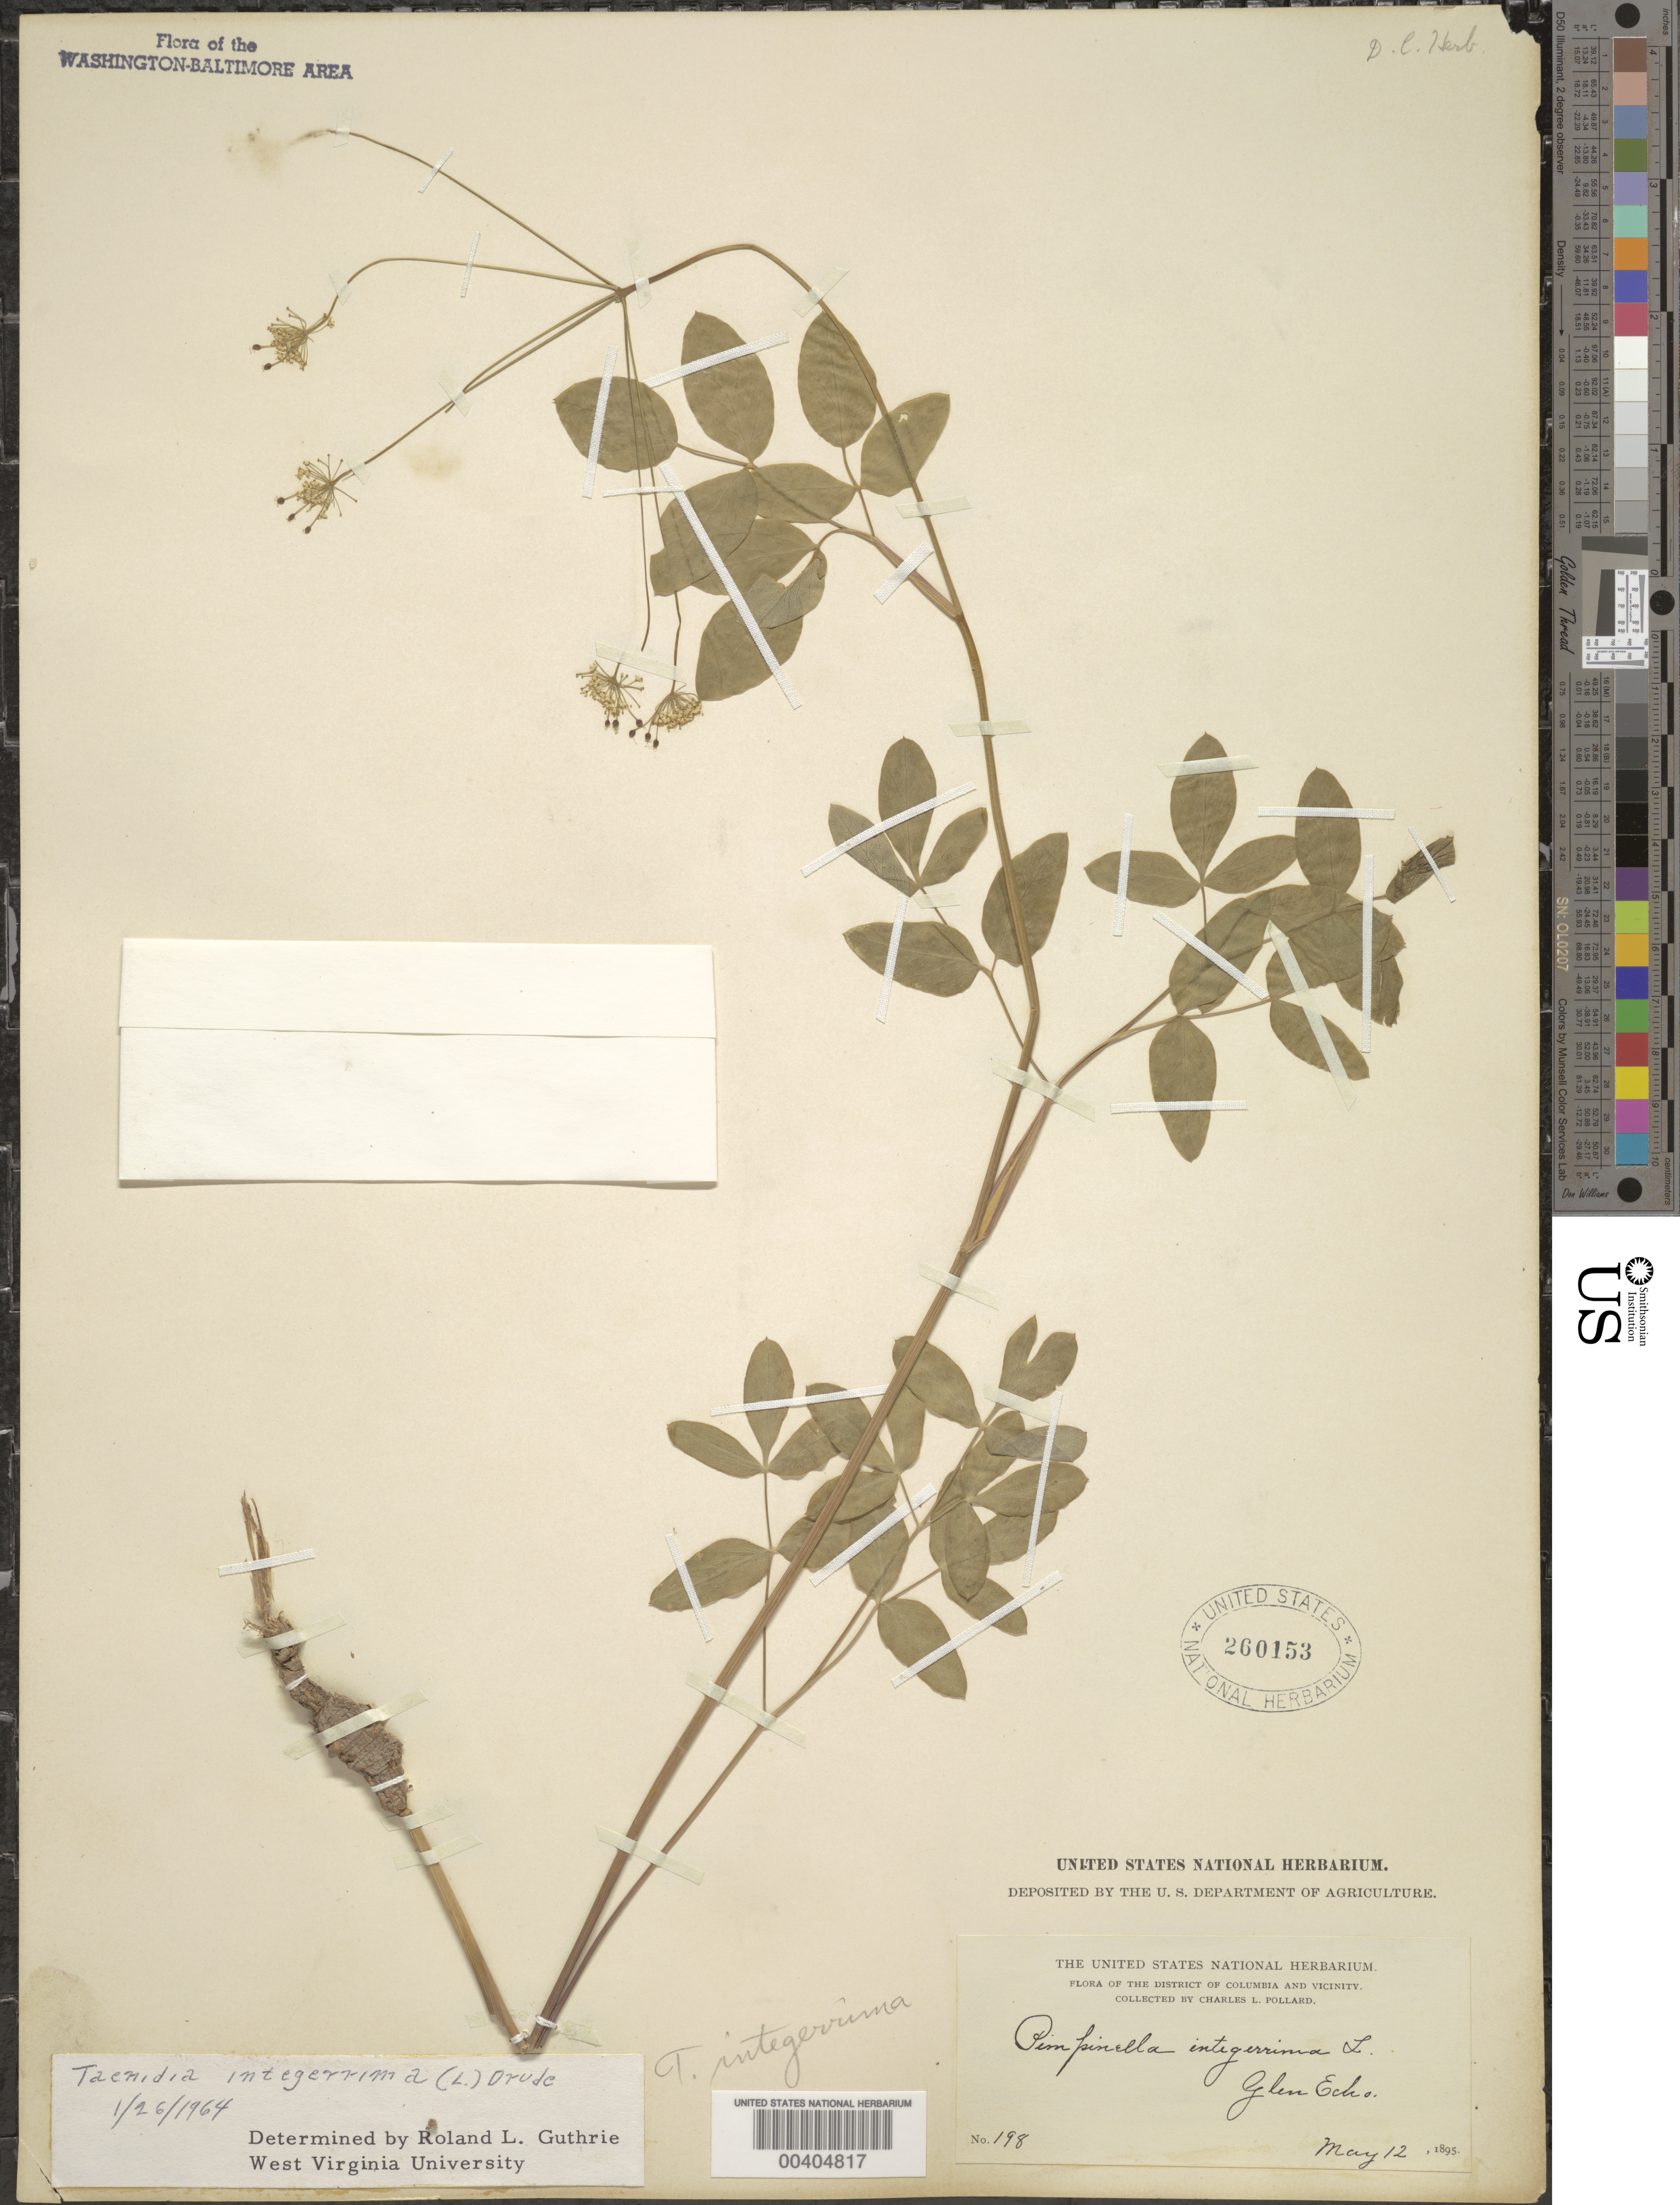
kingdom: Plantae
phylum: Tracheophyta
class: Magnoliopsida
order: Apiales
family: Apiaceae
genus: Taenidia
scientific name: Taenidia integerrima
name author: (L.) Drude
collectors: C. L. Pollard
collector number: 198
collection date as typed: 12 May 1895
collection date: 1895-05-12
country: United States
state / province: Maryland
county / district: Montgomery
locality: Glen Echo C. & O. Canal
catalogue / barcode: US 260153